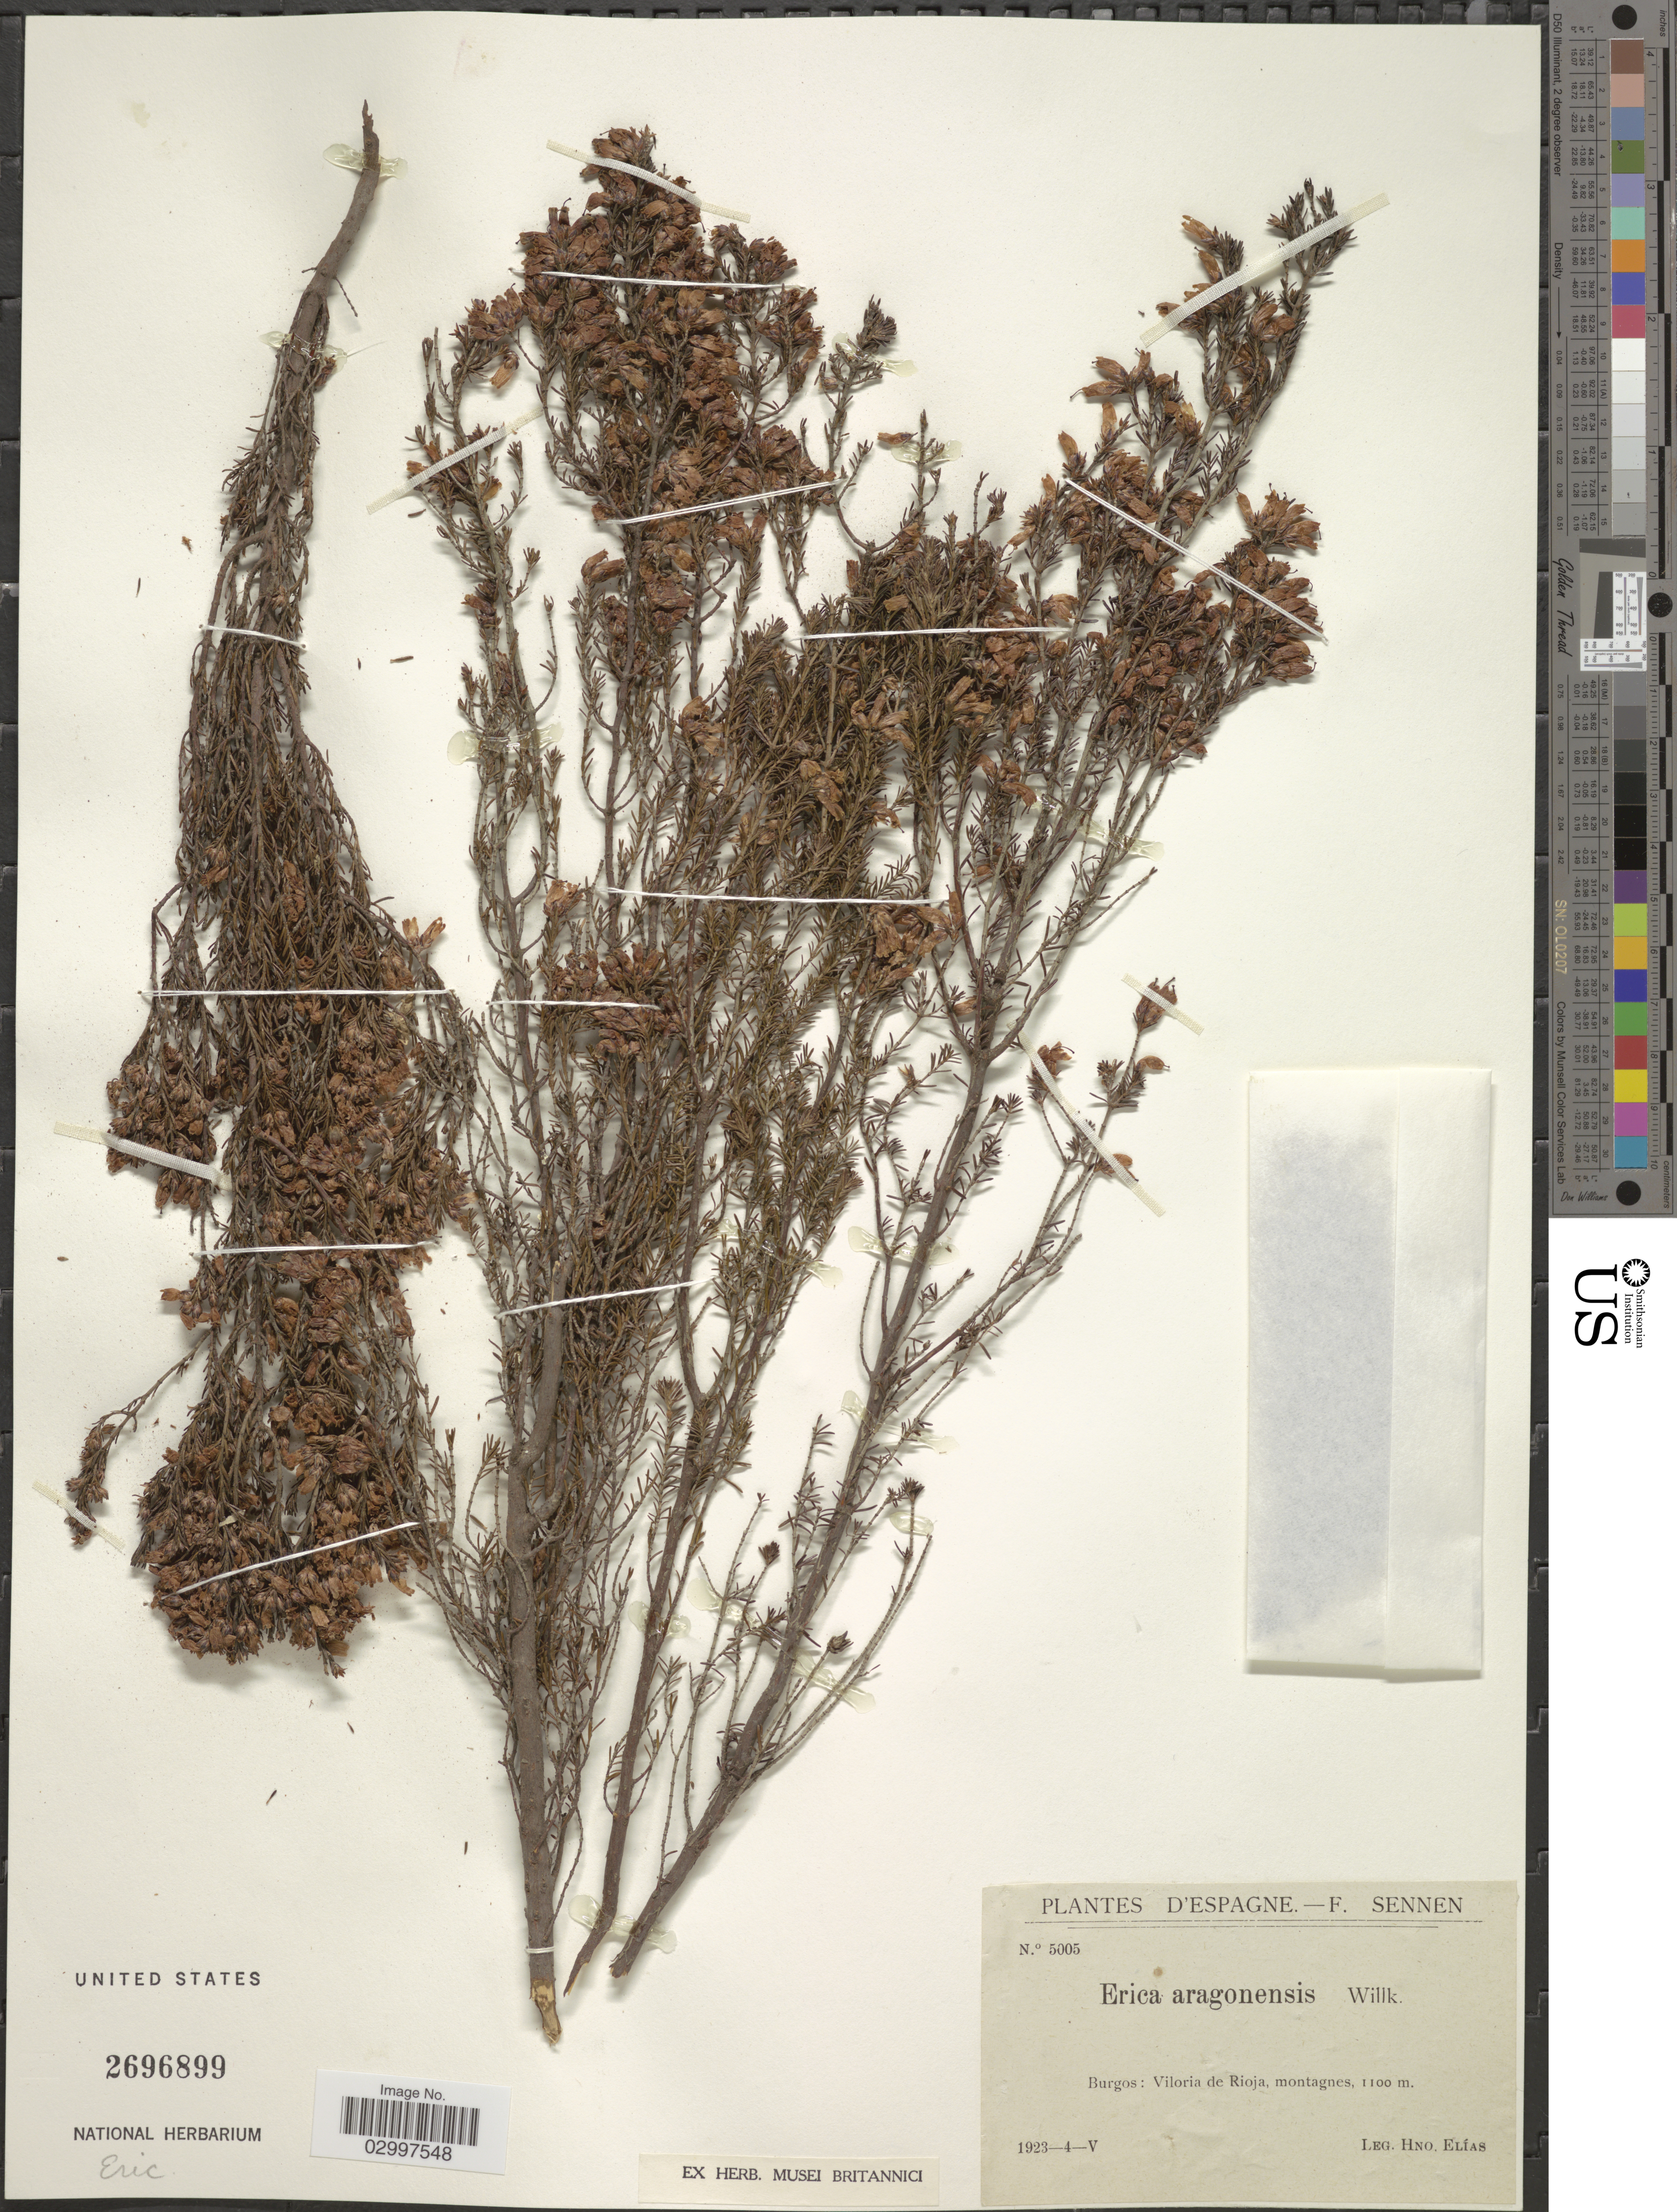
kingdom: Plantae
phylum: Tracheophyta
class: Magnoliopsida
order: Ericales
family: Ericaceae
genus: Erica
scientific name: Erica aragonensis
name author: Willk.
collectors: Bro. Elias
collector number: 5005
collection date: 1923-05-04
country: Spain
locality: Espagne. Burgos: Viloria de Rioja.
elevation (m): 1100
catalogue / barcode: US 2696899